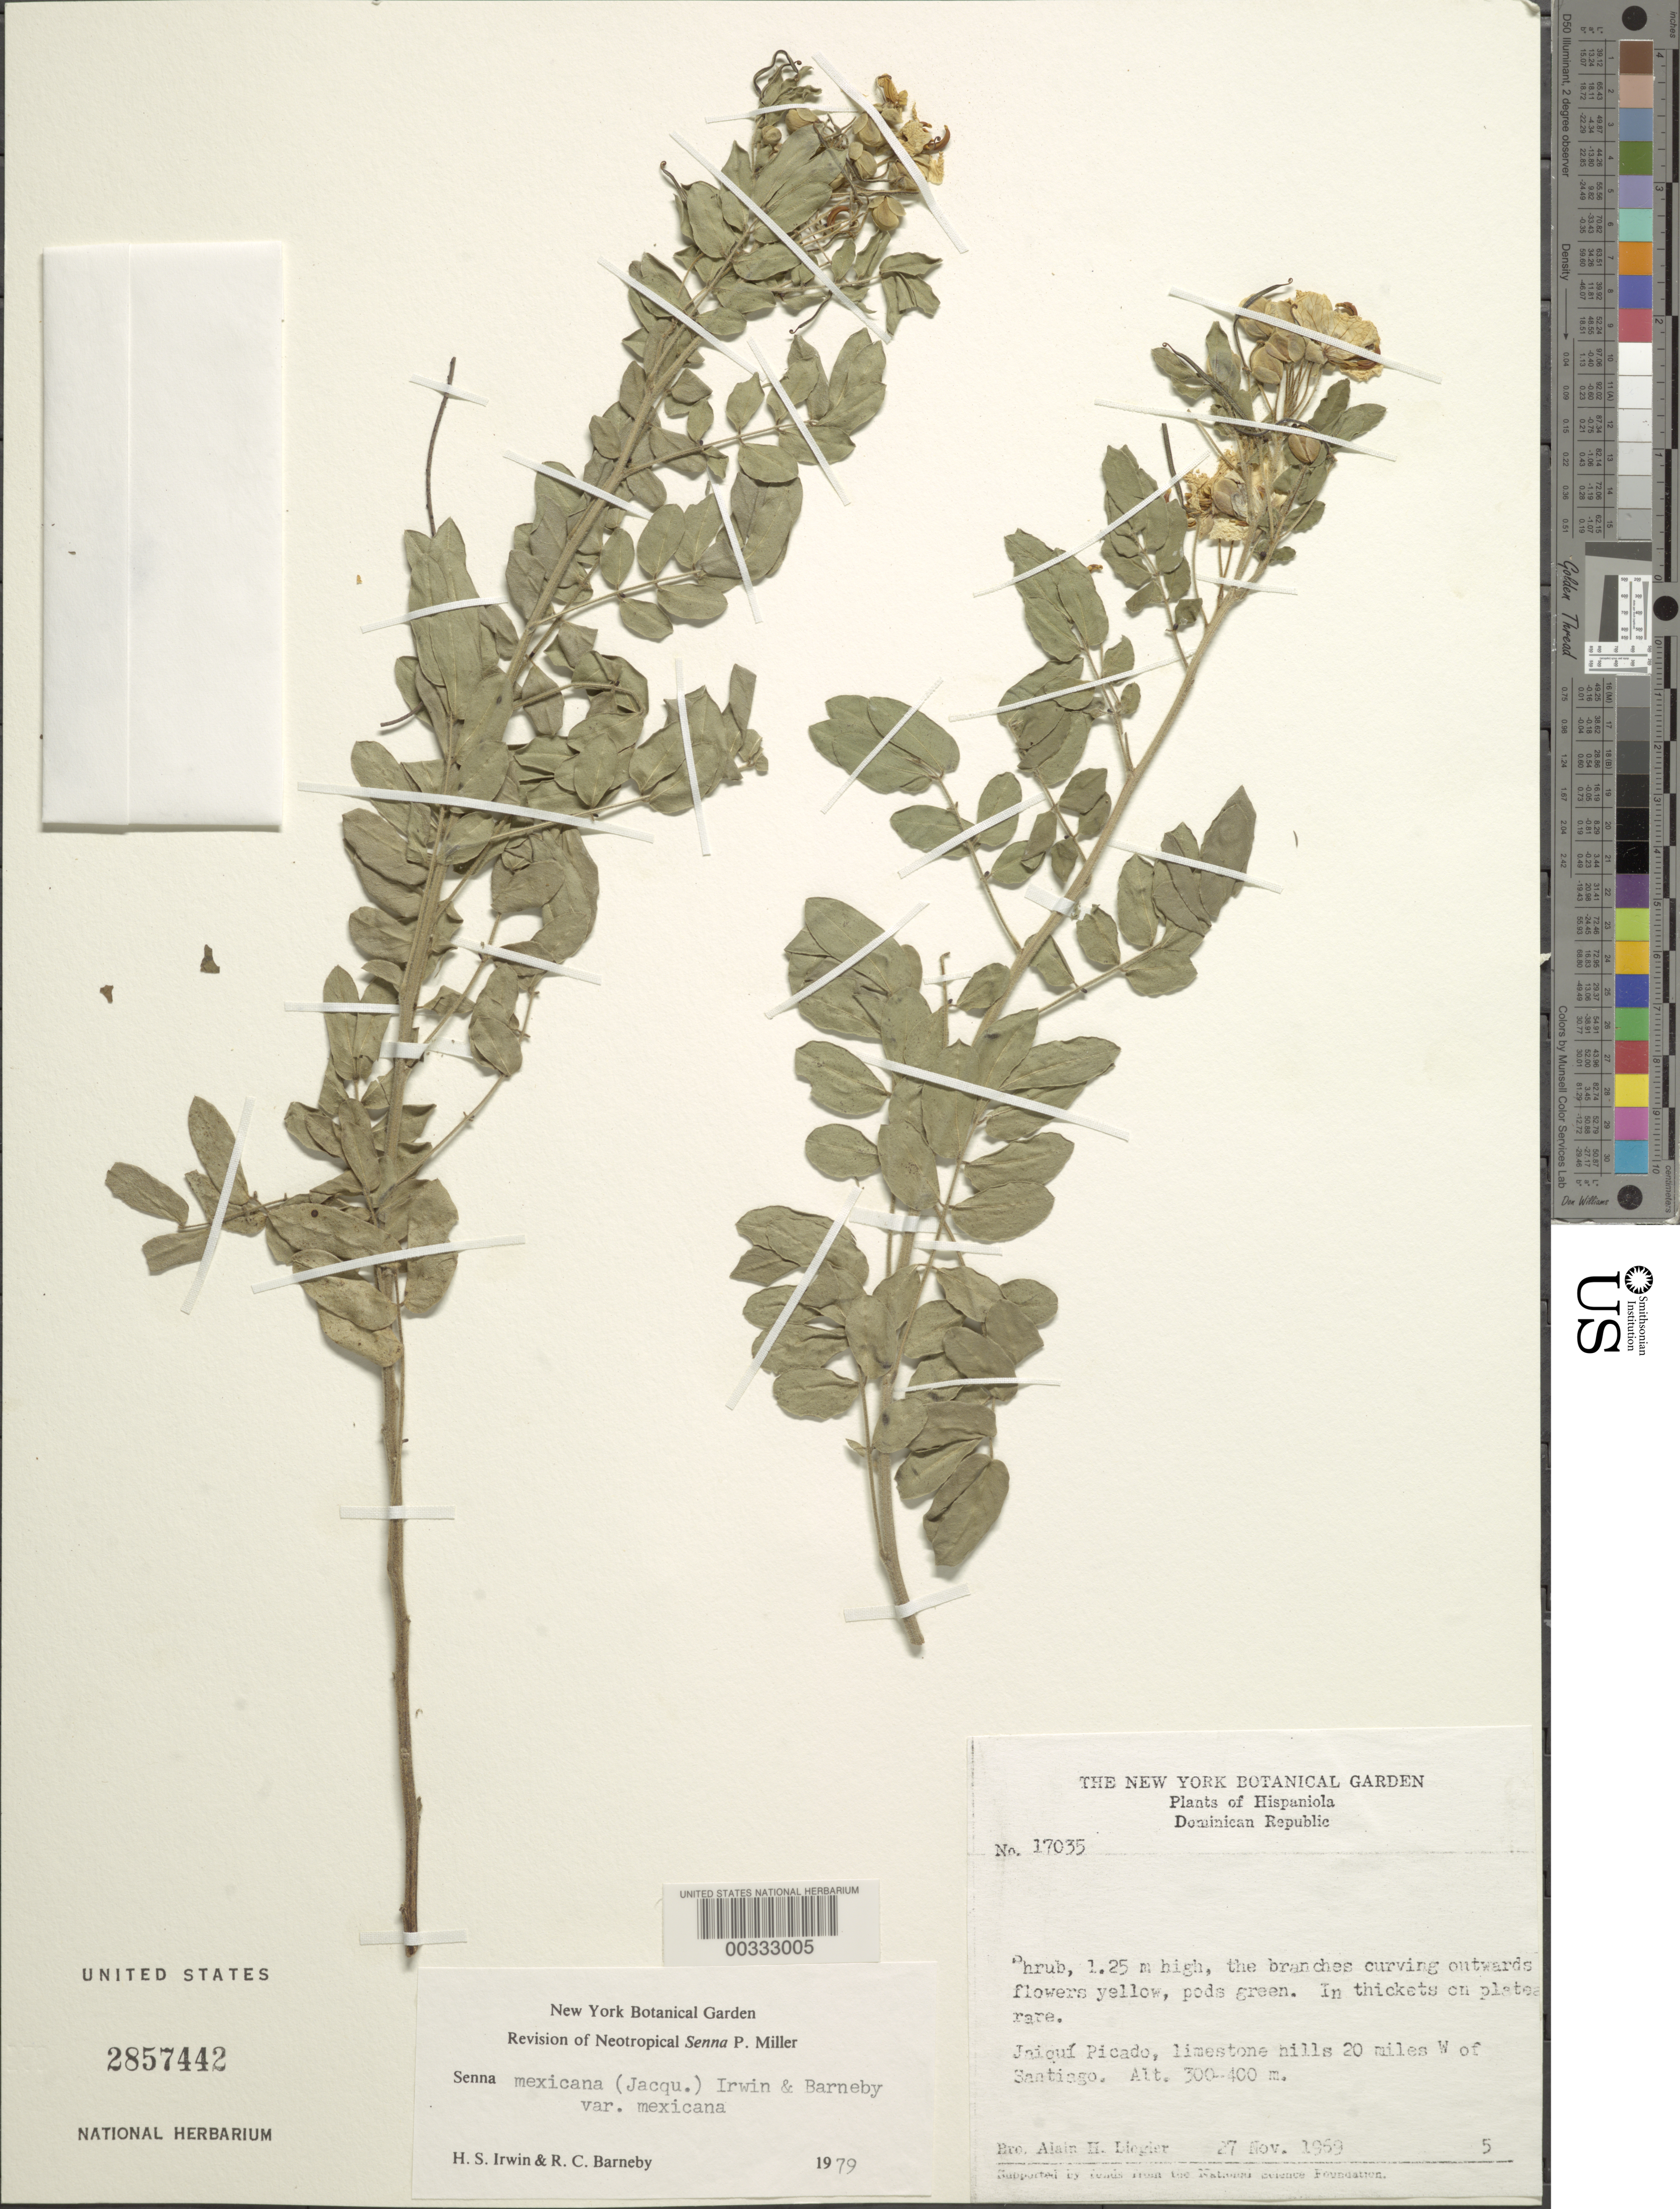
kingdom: Plantae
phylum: Tracheophyta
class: Magnoliopsida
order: Fabales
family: Fabaceae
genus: Senna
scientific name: Senna mexicana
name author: (Jacq.) H.S. Irwin & Barneby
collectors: A. H. Liogier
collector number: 17035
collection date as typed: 27 Nov 1969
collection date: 1969-11-27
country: Dominican Republic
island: Hispaniola Island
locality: Jaiqui picado, 20 mi w of santiago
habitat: In thickets on plateau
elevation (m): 300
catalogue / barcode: US 2857442